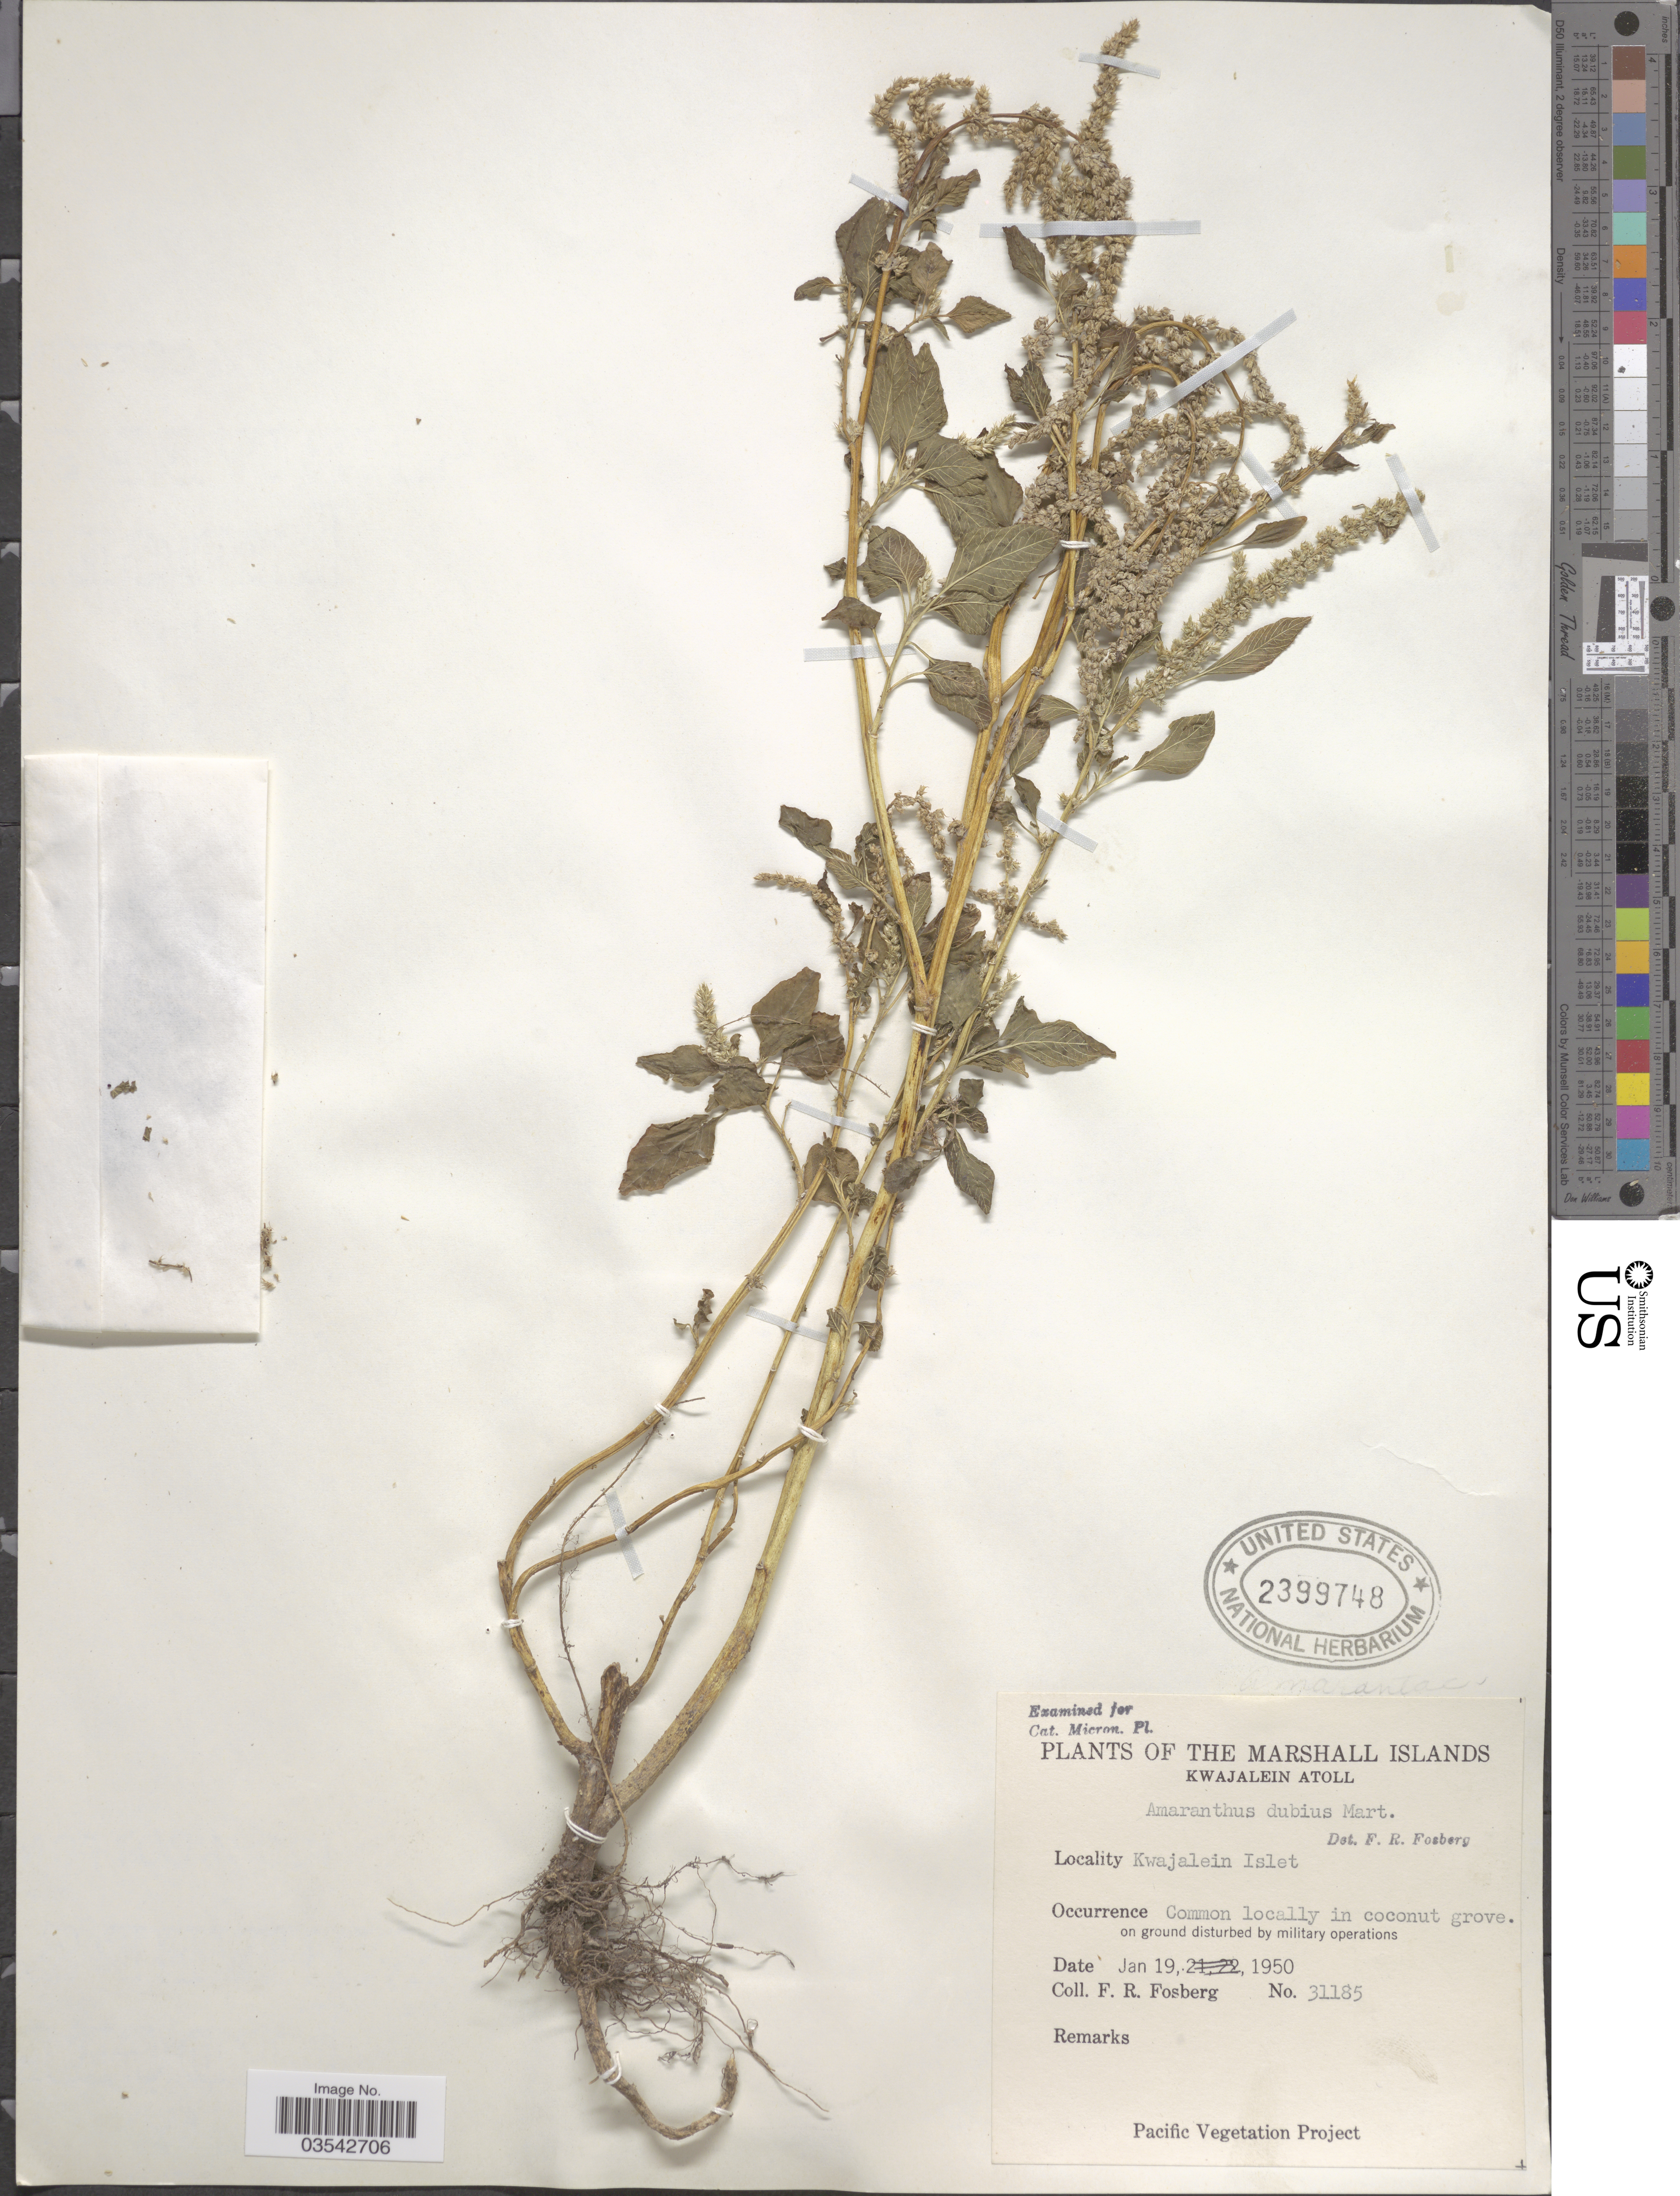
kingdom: Plantae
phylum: Tracheophyta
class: Magnoliopsida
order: Caryophyllales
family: Amaranthaceae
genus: Amaranthus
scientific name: Amaranthus dubius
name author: Mart. ex Thell.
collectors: F. R. Fosberg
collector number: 31185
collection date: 1950-01-19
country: Marshall Islands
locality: Kwajalein Atoll. Kwajalein Islet.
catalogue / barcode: US 2399748